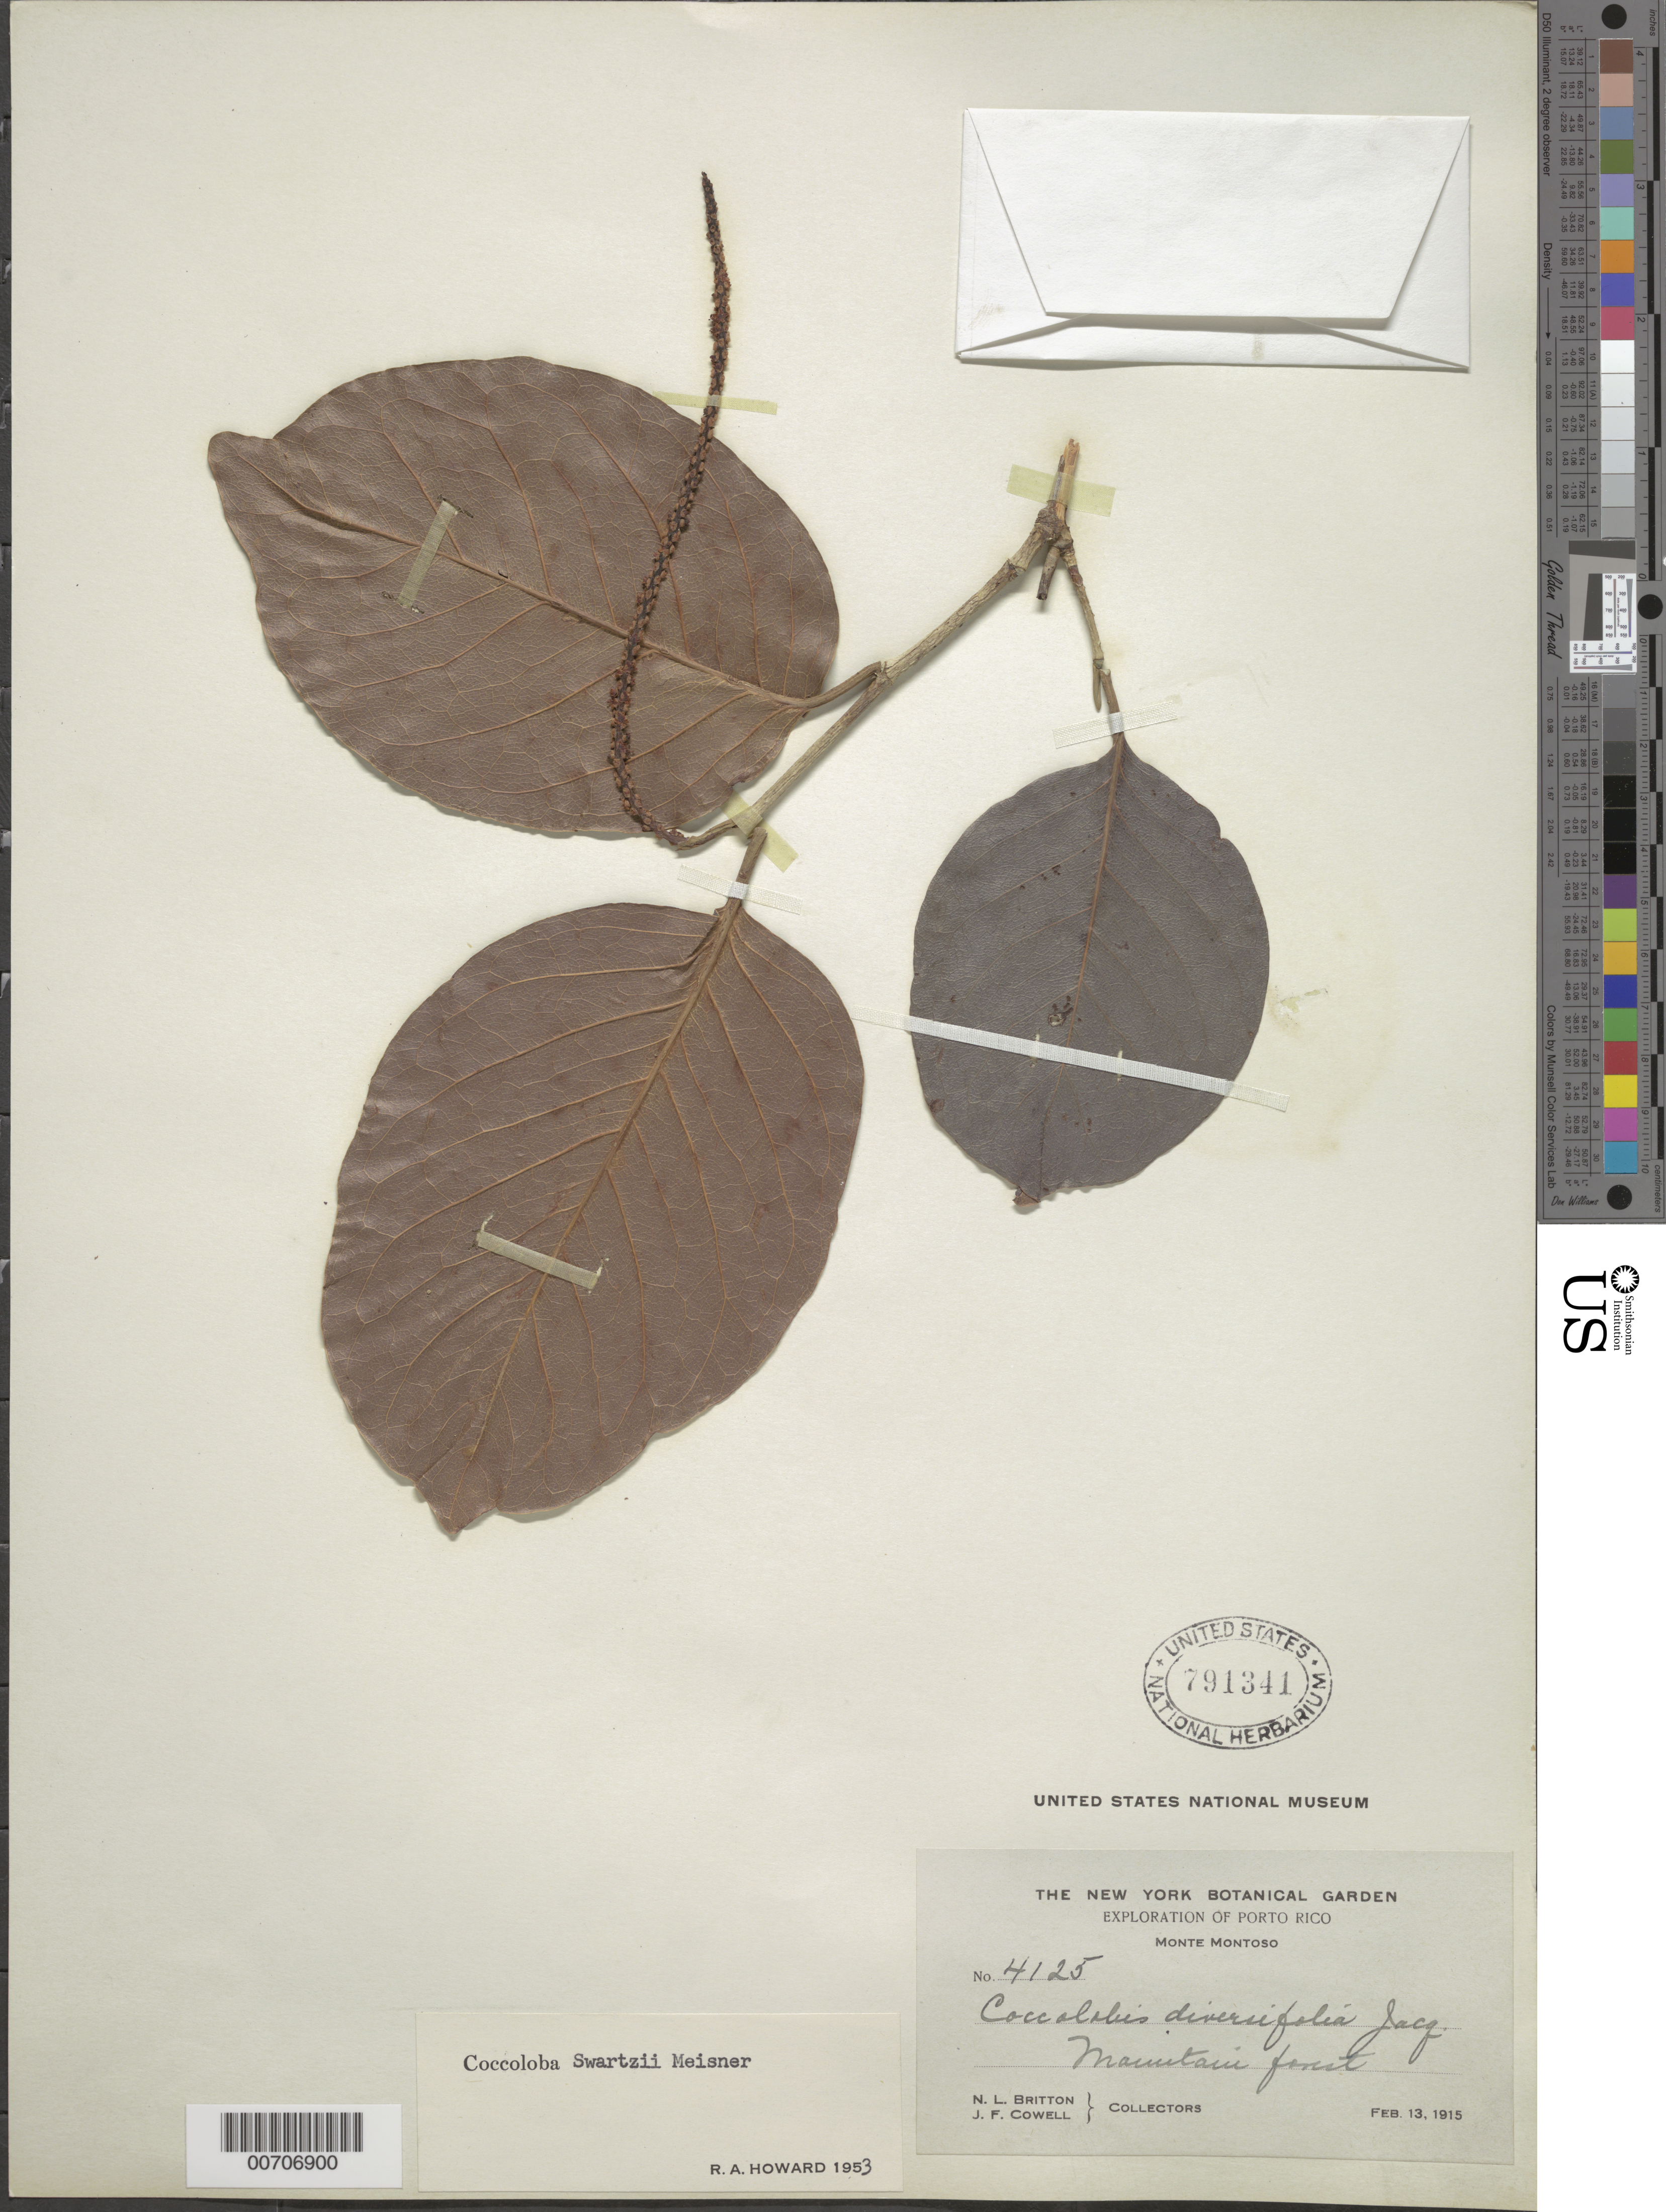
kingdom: Plantae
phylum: Tracheophyta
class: Magnoliopsida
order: Caryophyllales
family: Polygonaceae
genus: Coccoloba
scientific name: Coccoloba swartzii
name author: Meisn.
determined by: Howard, R. A.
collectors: N. Britton & J. F. Cowell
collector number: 4125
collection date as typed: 13 Feb 1915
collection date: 1915-02-13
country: Puerto Rico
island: Greater Antilles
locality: Monte Montoso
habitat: Mountain forest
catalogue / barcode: US 791341